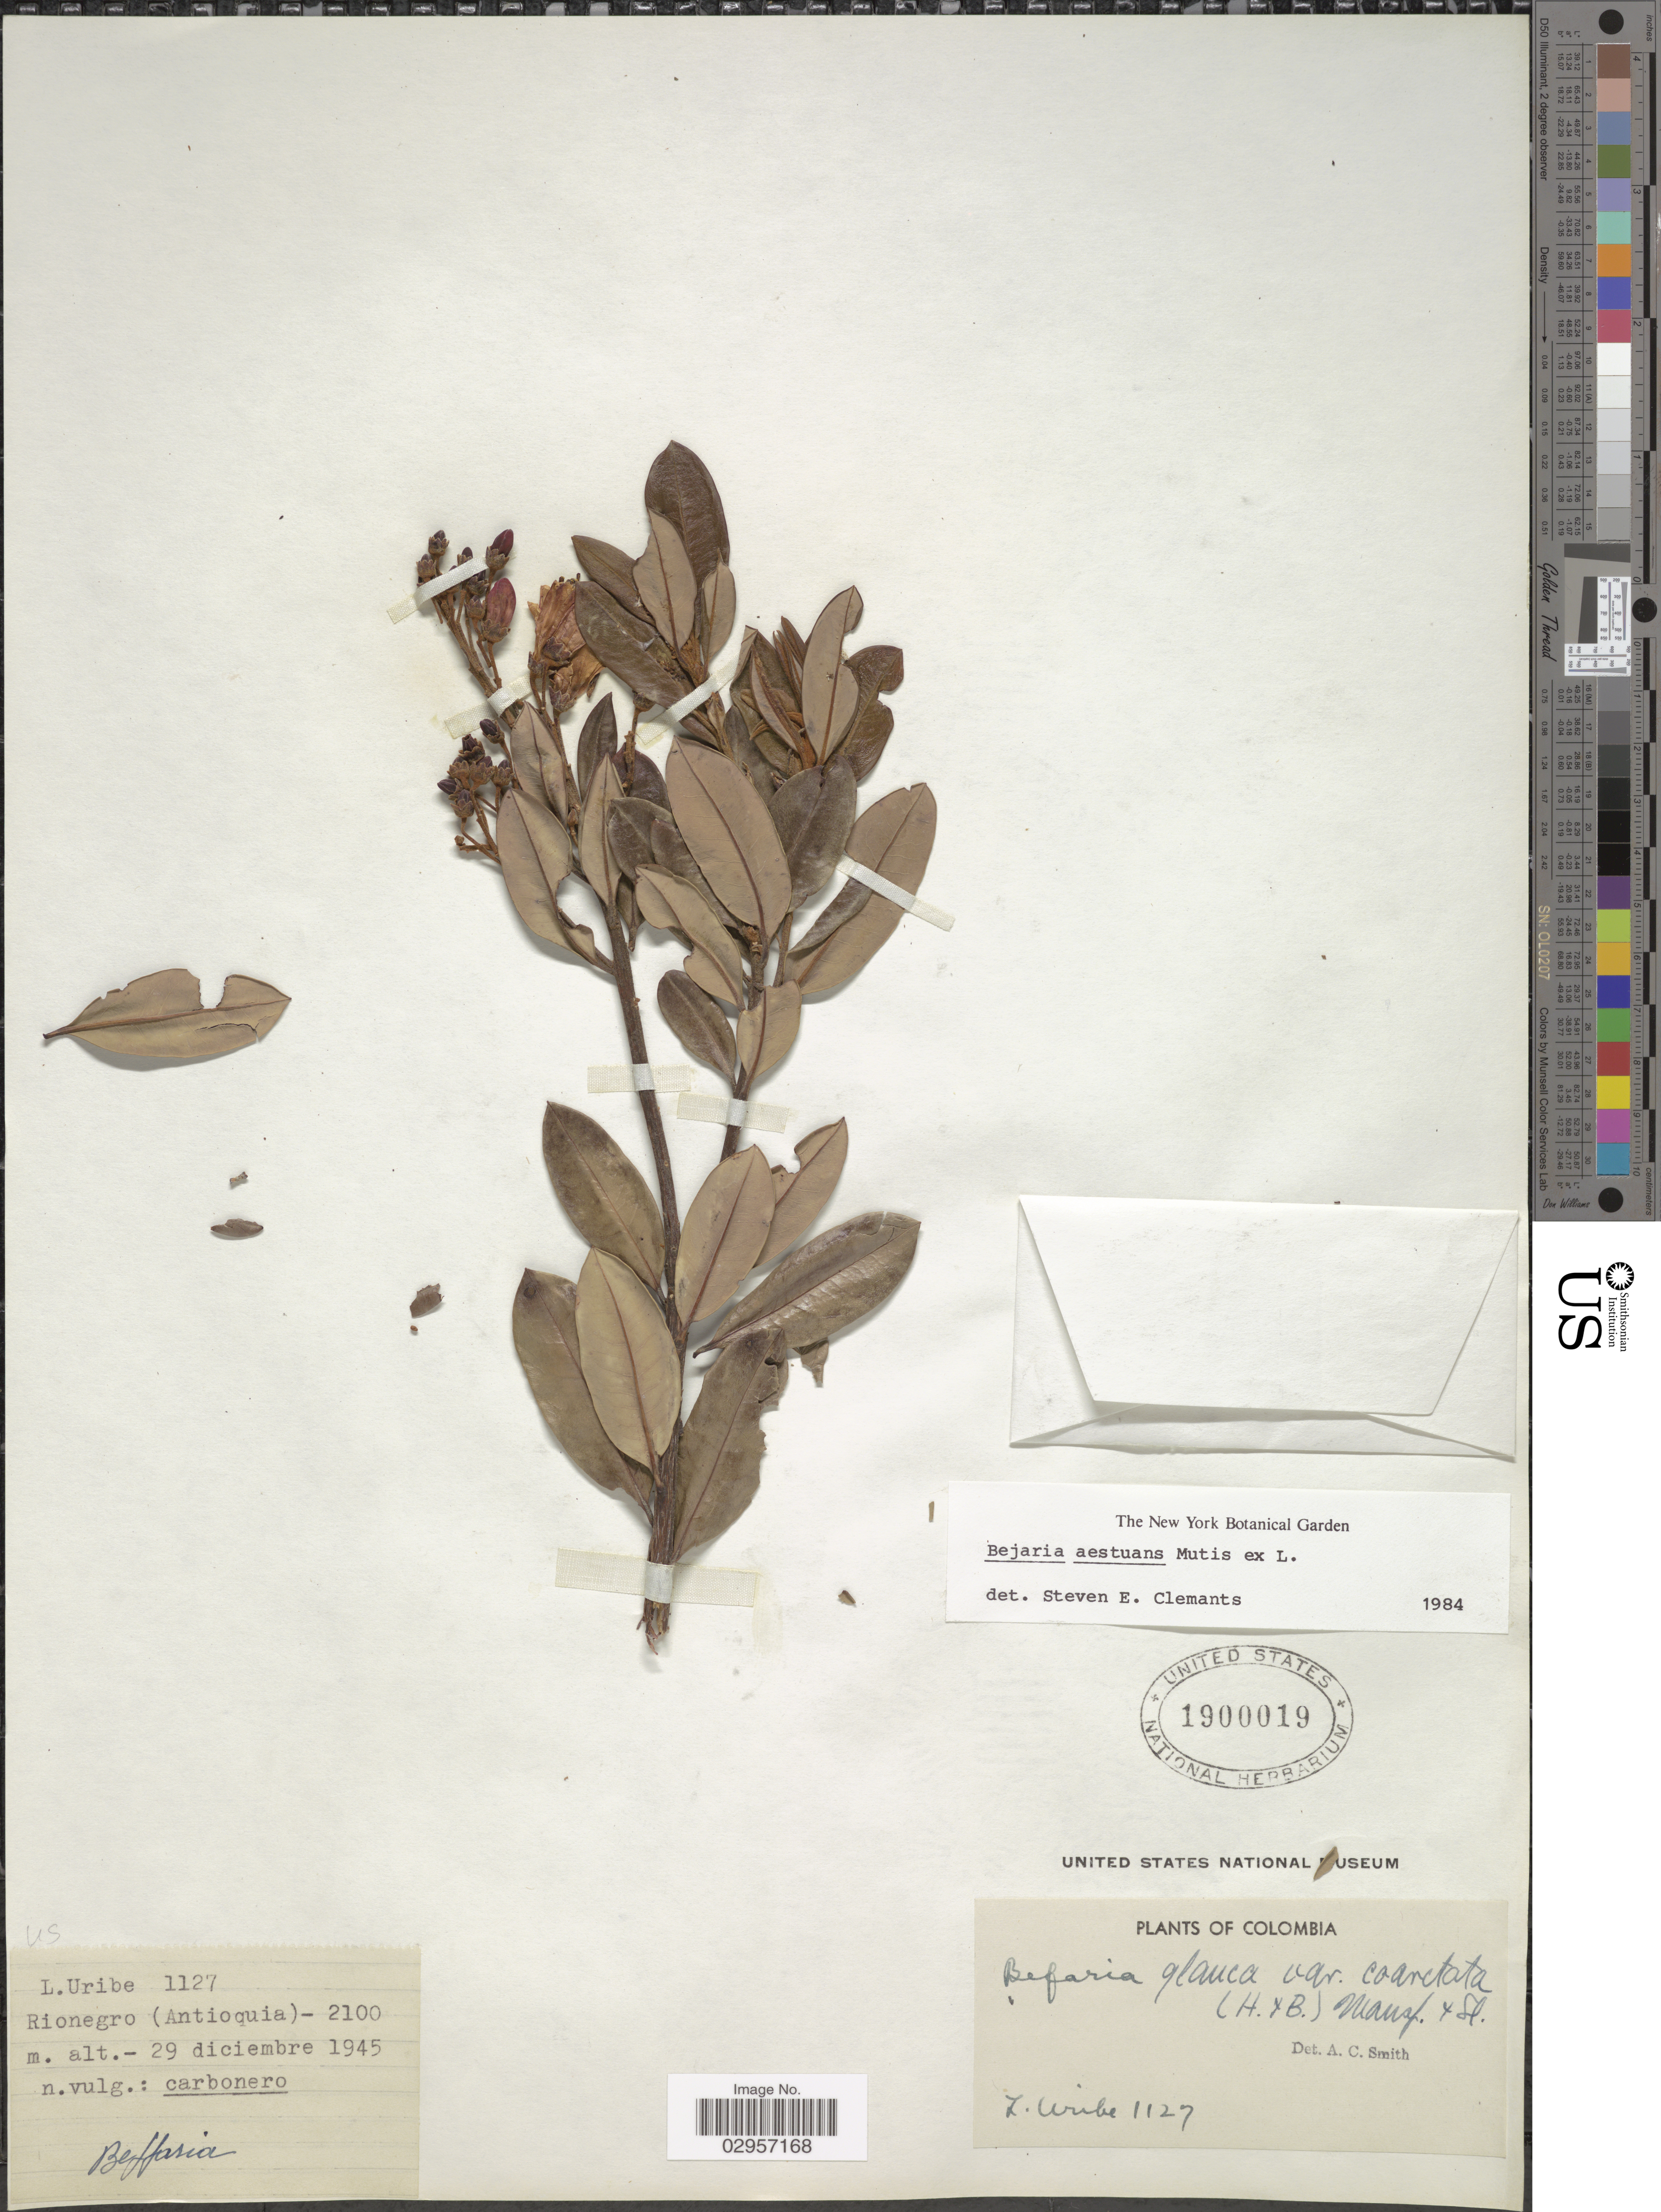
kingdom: Plantae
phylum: Tracheophyta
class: Magnoliopsida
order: Ericales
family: Ericaceae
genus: Befaria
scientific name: Befaria aestuans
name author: Mutis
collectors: L. Uribe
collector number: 1127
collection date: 1945-12-29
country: Colombia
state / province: Antioquia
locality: Rionegro (Antioquia).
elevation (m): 2100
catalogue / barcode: US 1900019